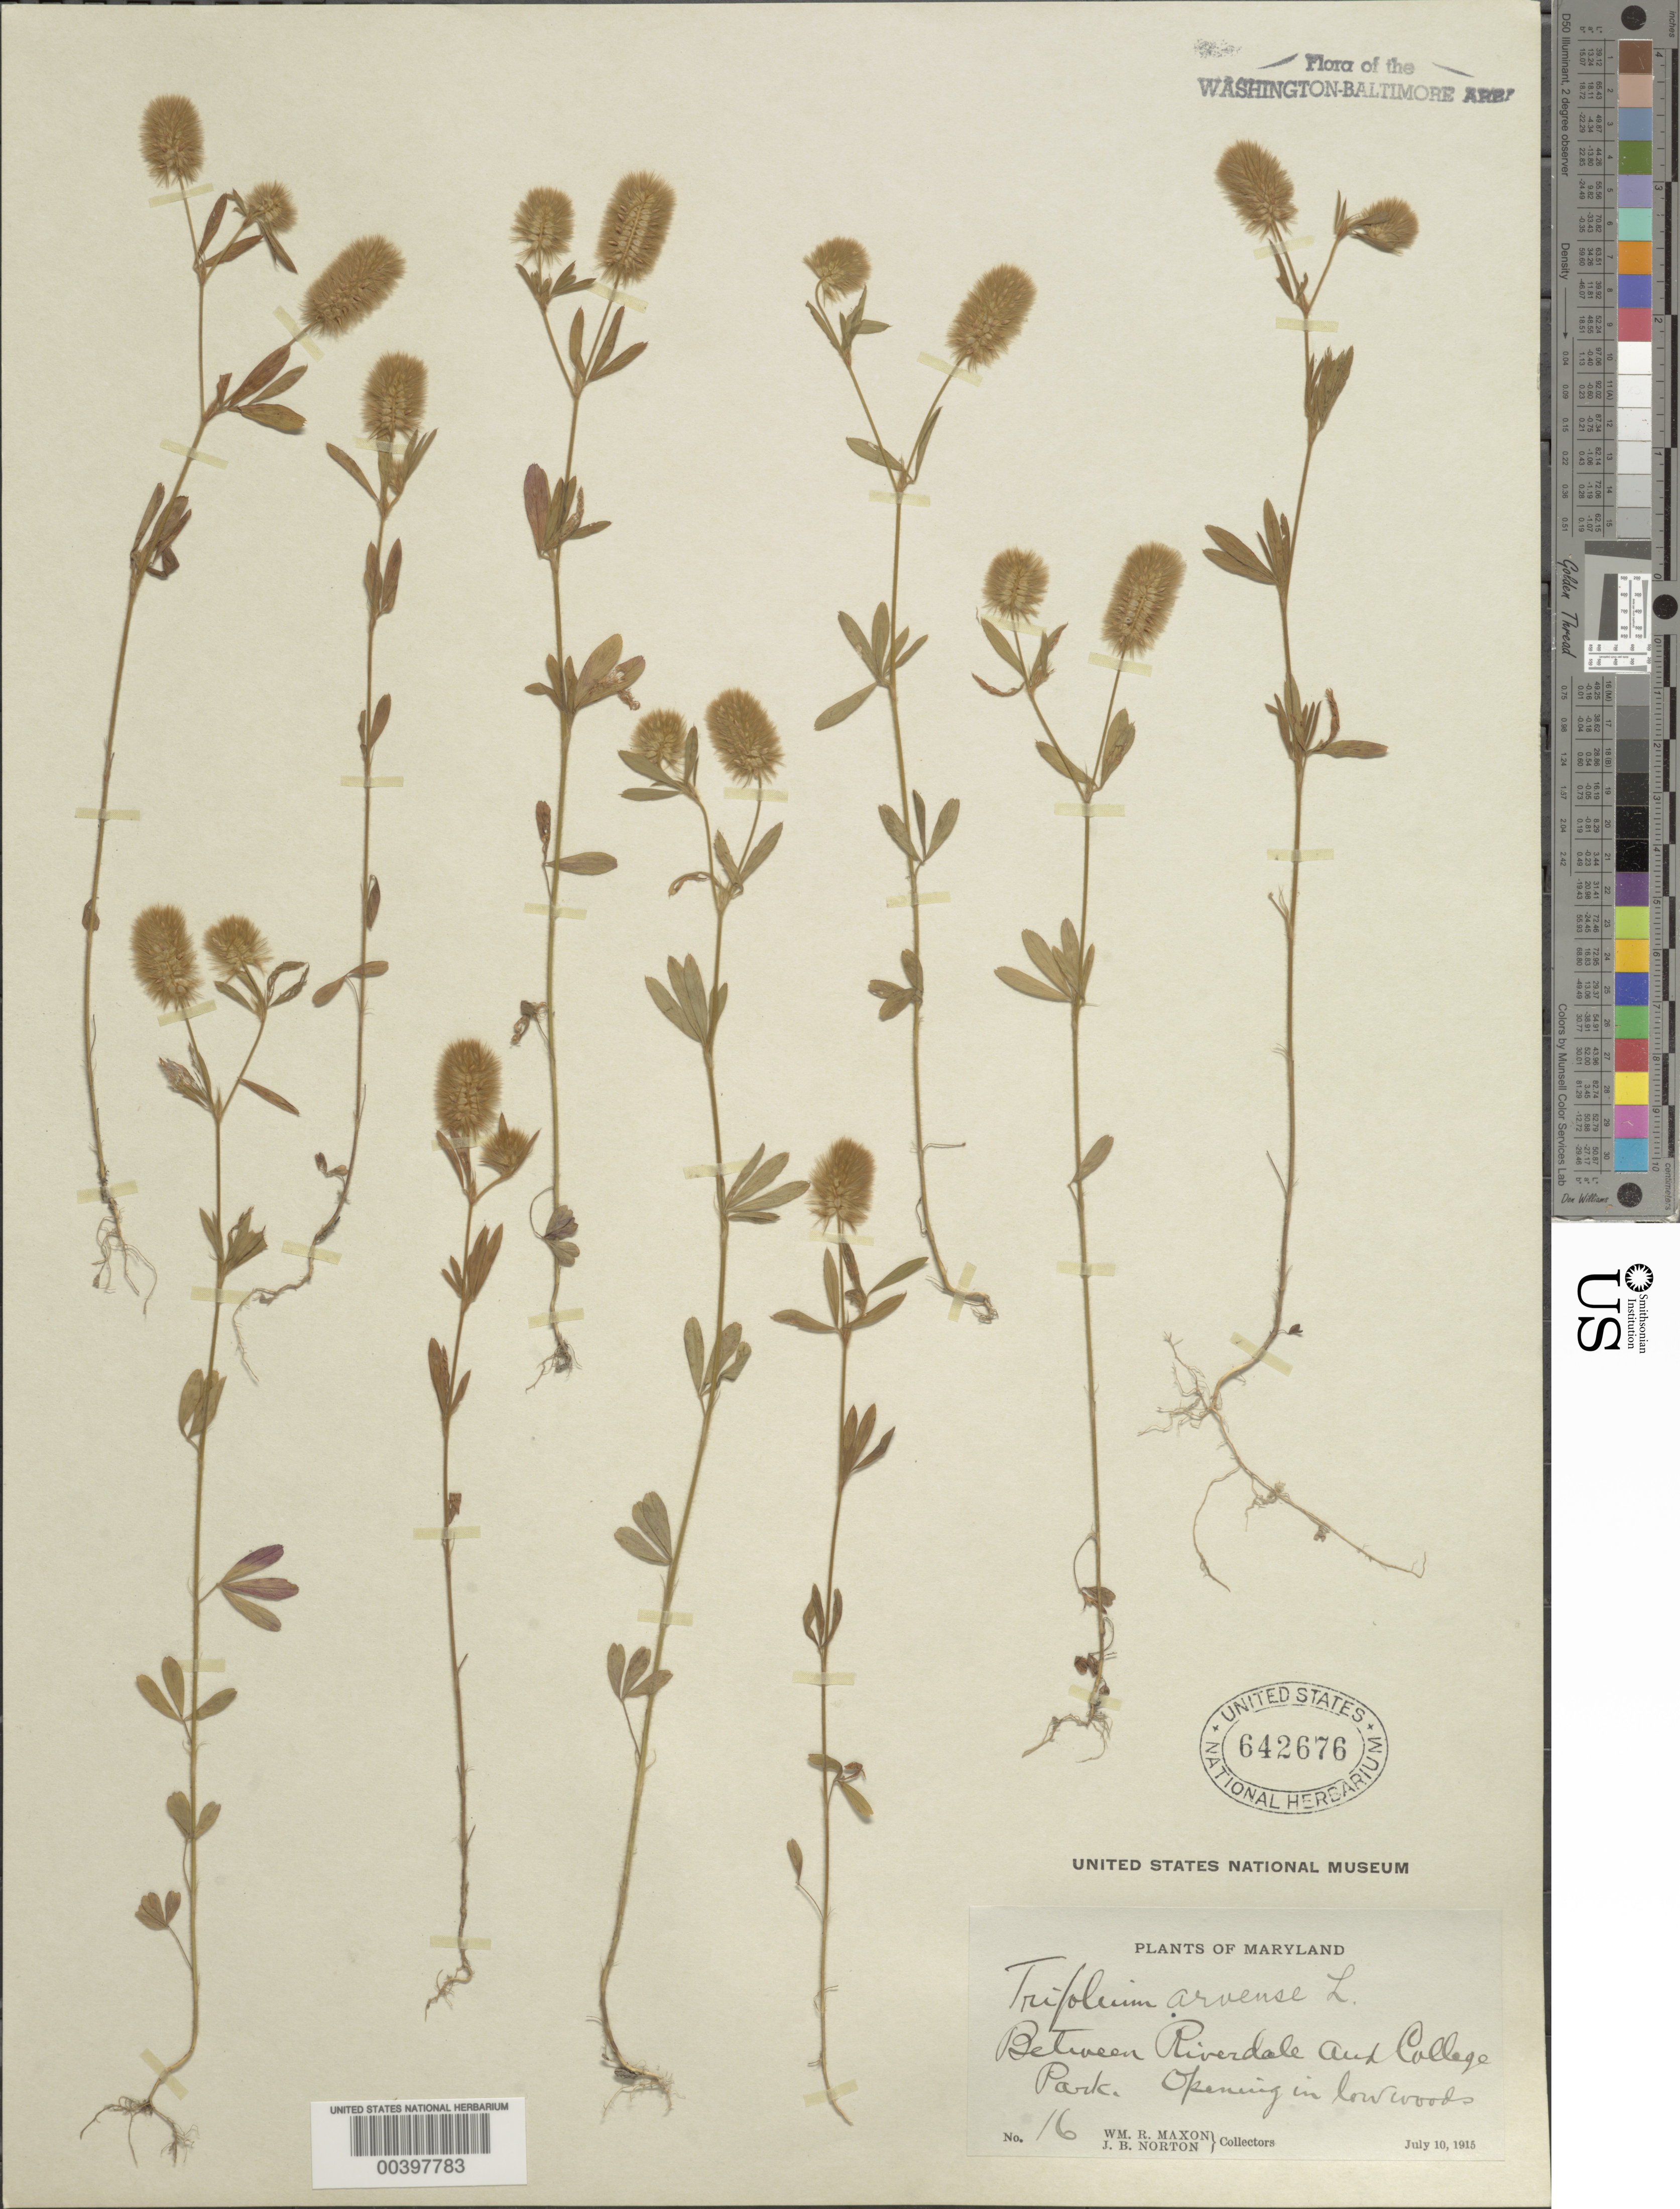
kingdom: Plantae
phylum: Tracheophyta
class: Magnoliopsida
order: Fabales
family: Fabaceae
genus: Trifolium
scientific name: Trifolium arvense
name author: L.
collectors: W. R. Maxon & J. Norton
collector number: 16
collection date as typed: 10 Jul 1915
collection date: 1915-07-10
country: United States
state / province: Maryland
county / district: Prince George's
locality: Between Riverdale and College Park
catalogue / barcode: US 642676